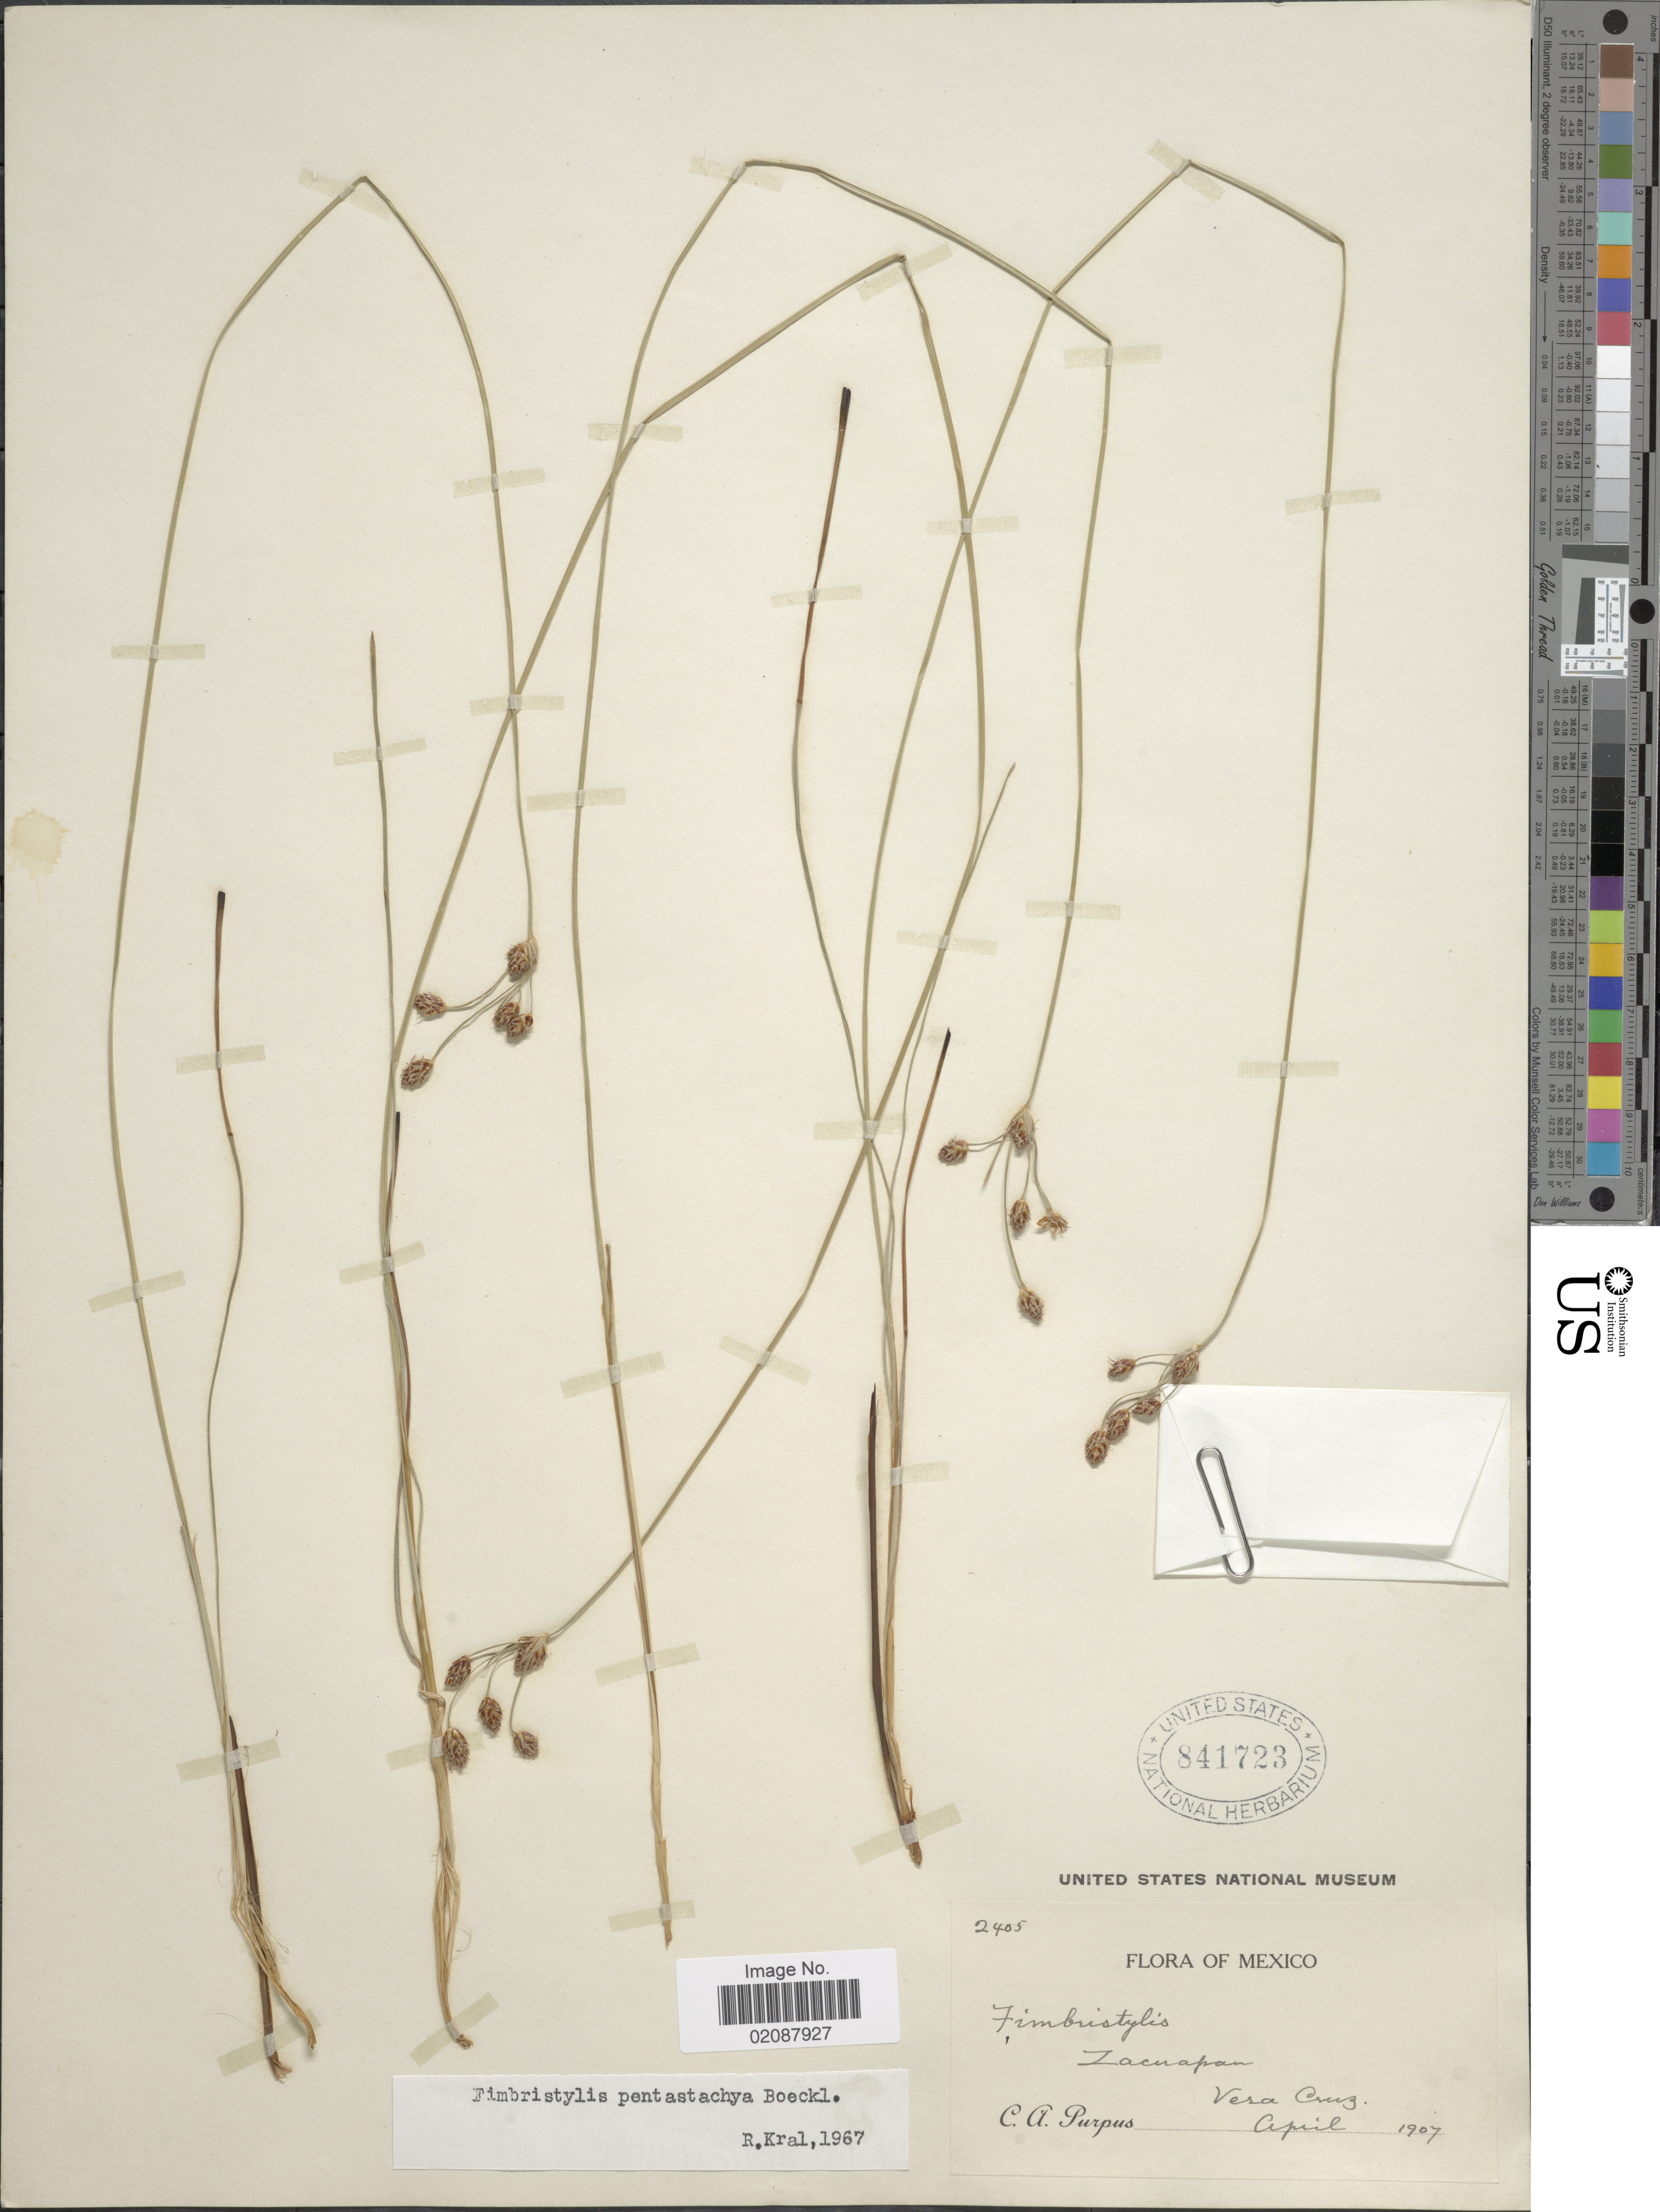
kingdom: Plantae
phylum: Tracheophyta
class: Liliopsida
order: Poales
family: Cyperaceae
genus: Fimbristylis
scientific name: Fimbristylis pentastachya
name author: Boeckeler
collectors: C. A. Purpus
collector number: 2405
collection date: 1907-04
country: Mexico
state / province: Veracruz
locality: Zacuapan, Vera Cruz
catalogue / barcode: US 841723